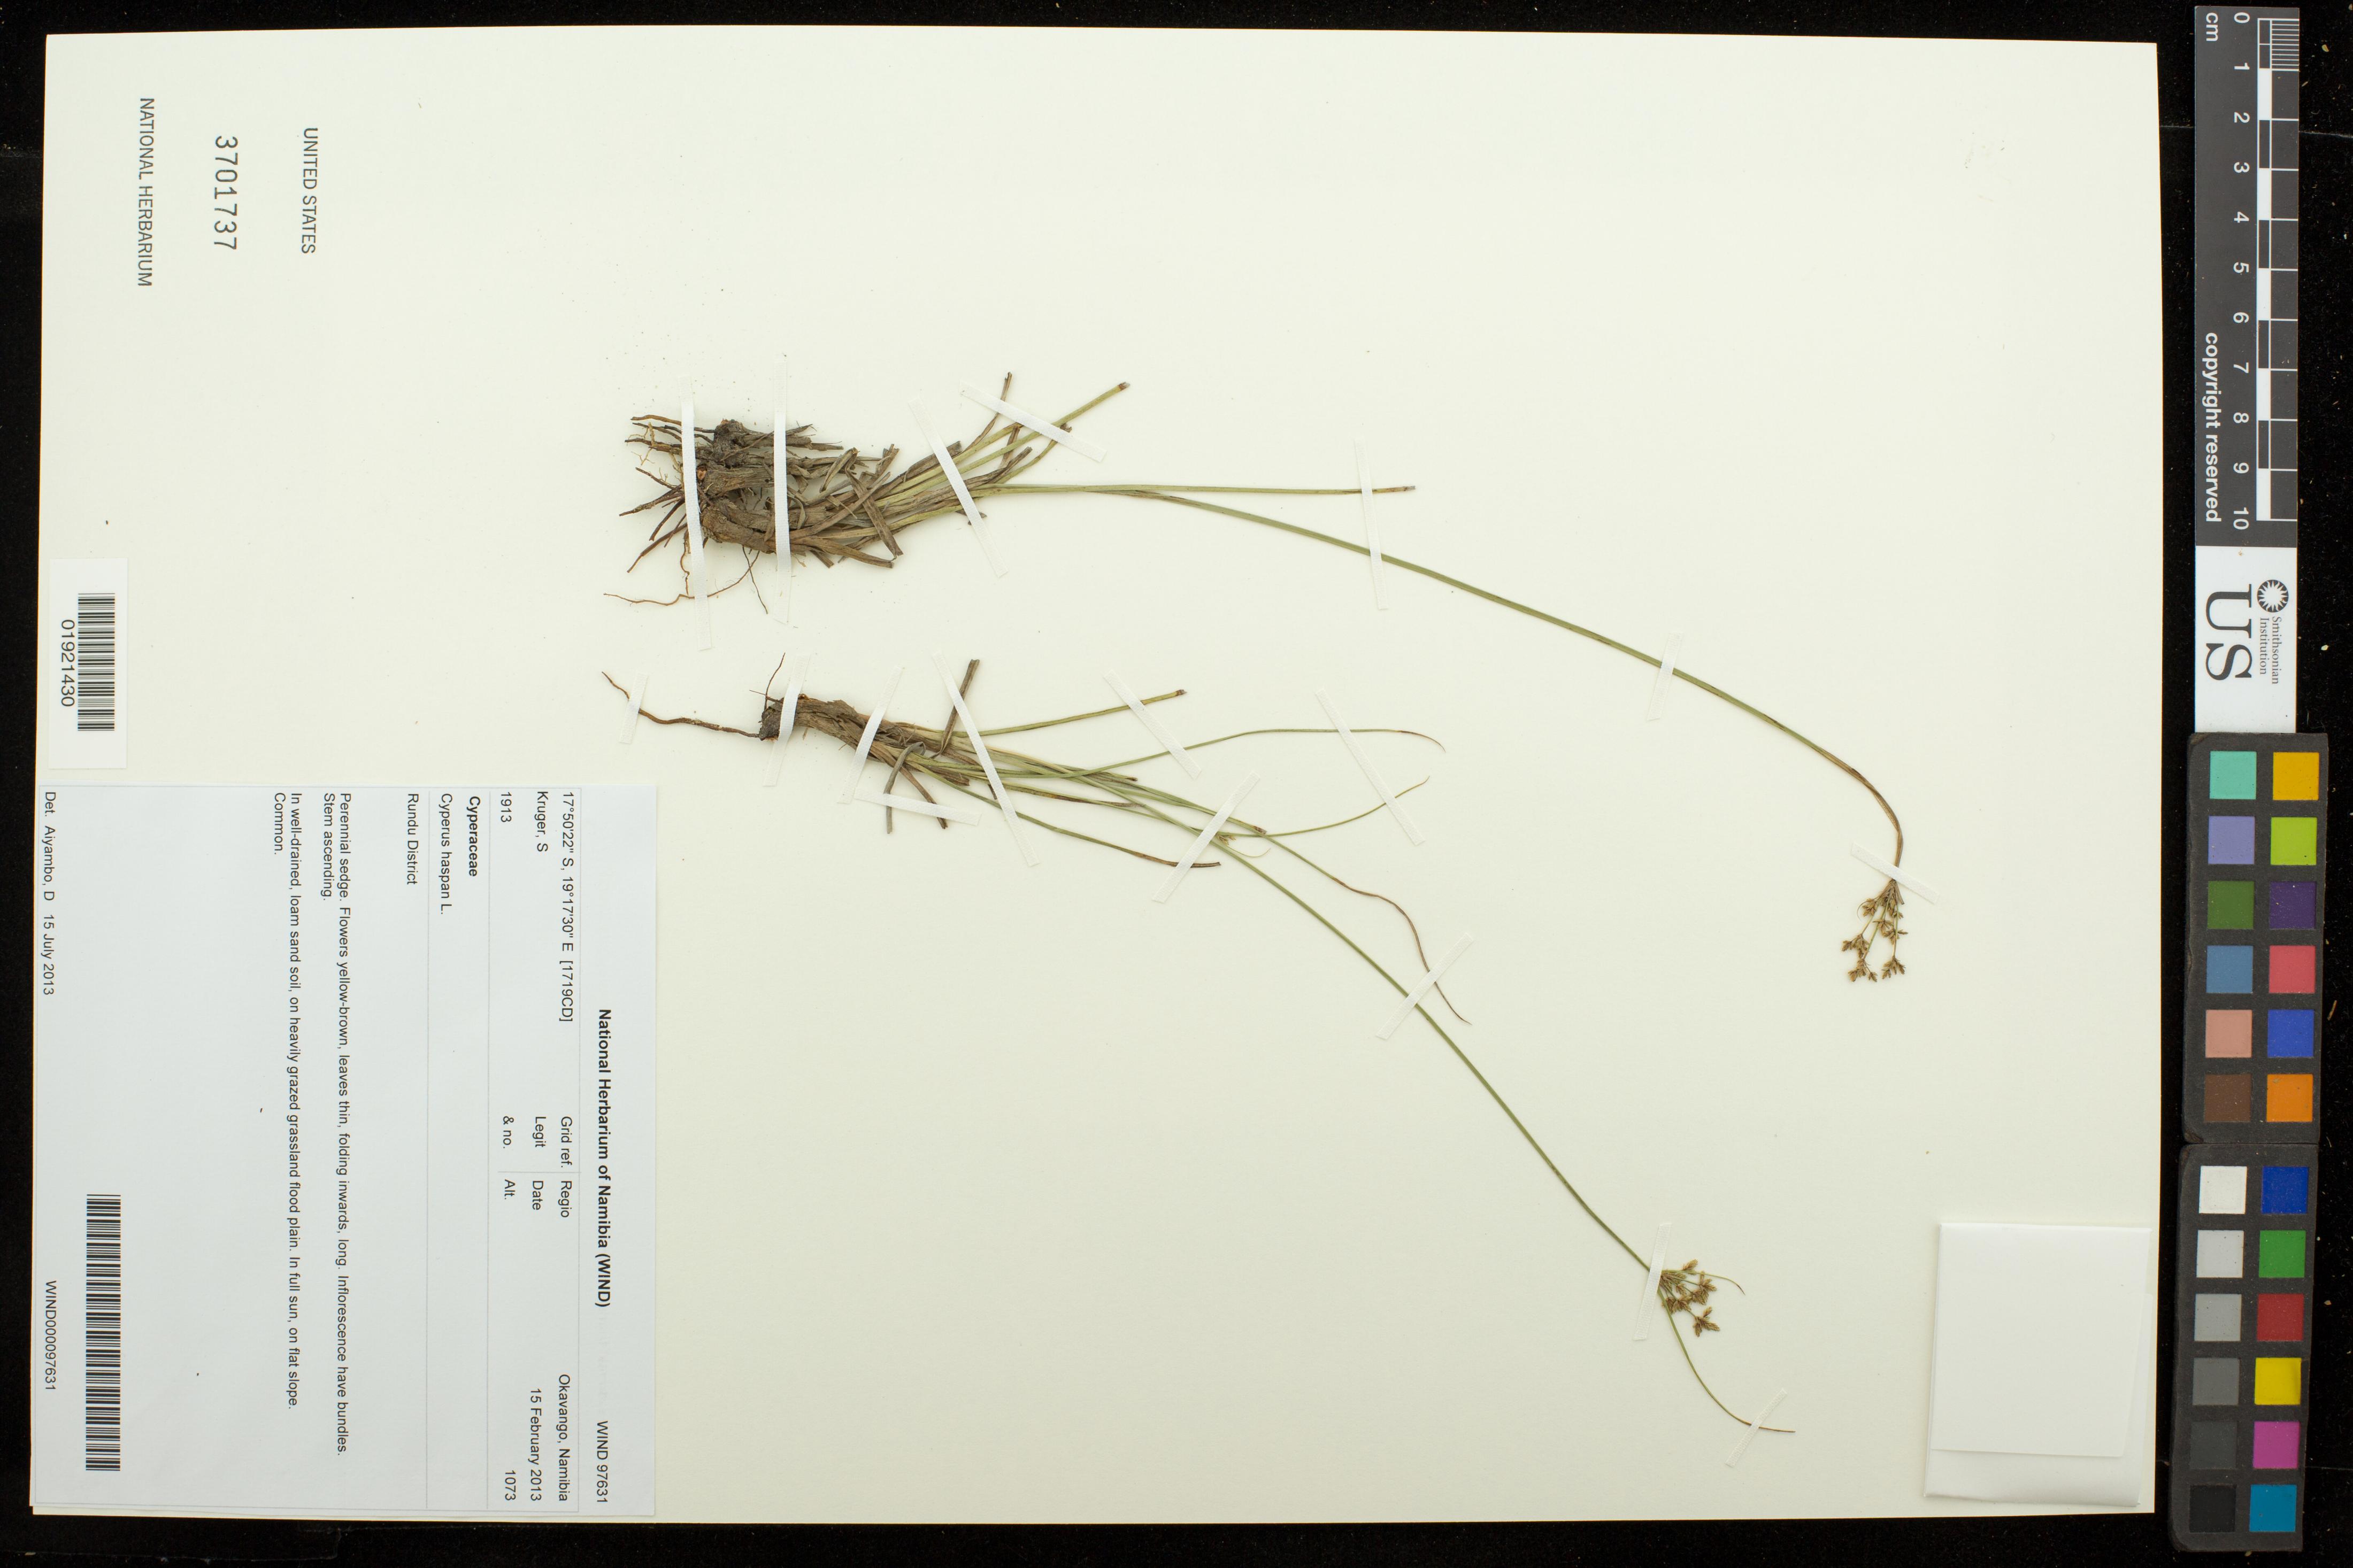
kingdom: Plantae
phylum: Tracheophyta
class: Liliopsida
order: Poales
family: Cyperaceae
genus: Cyperus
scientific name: Cyperus sp.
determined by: Strong, Mark T., (BOT), Smithsonian Institution - National Museum of Natural History (UNITED STATES)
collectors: S. Kruger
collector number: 1913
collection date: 2013-02-15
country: Namibia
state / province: Kavango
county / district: Rundu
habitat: In well-drained, loam sand soil, on heavily grazed grassland flood plain. In full sun, on flat slope. Common.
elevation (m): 1073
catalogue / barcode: US 3701737